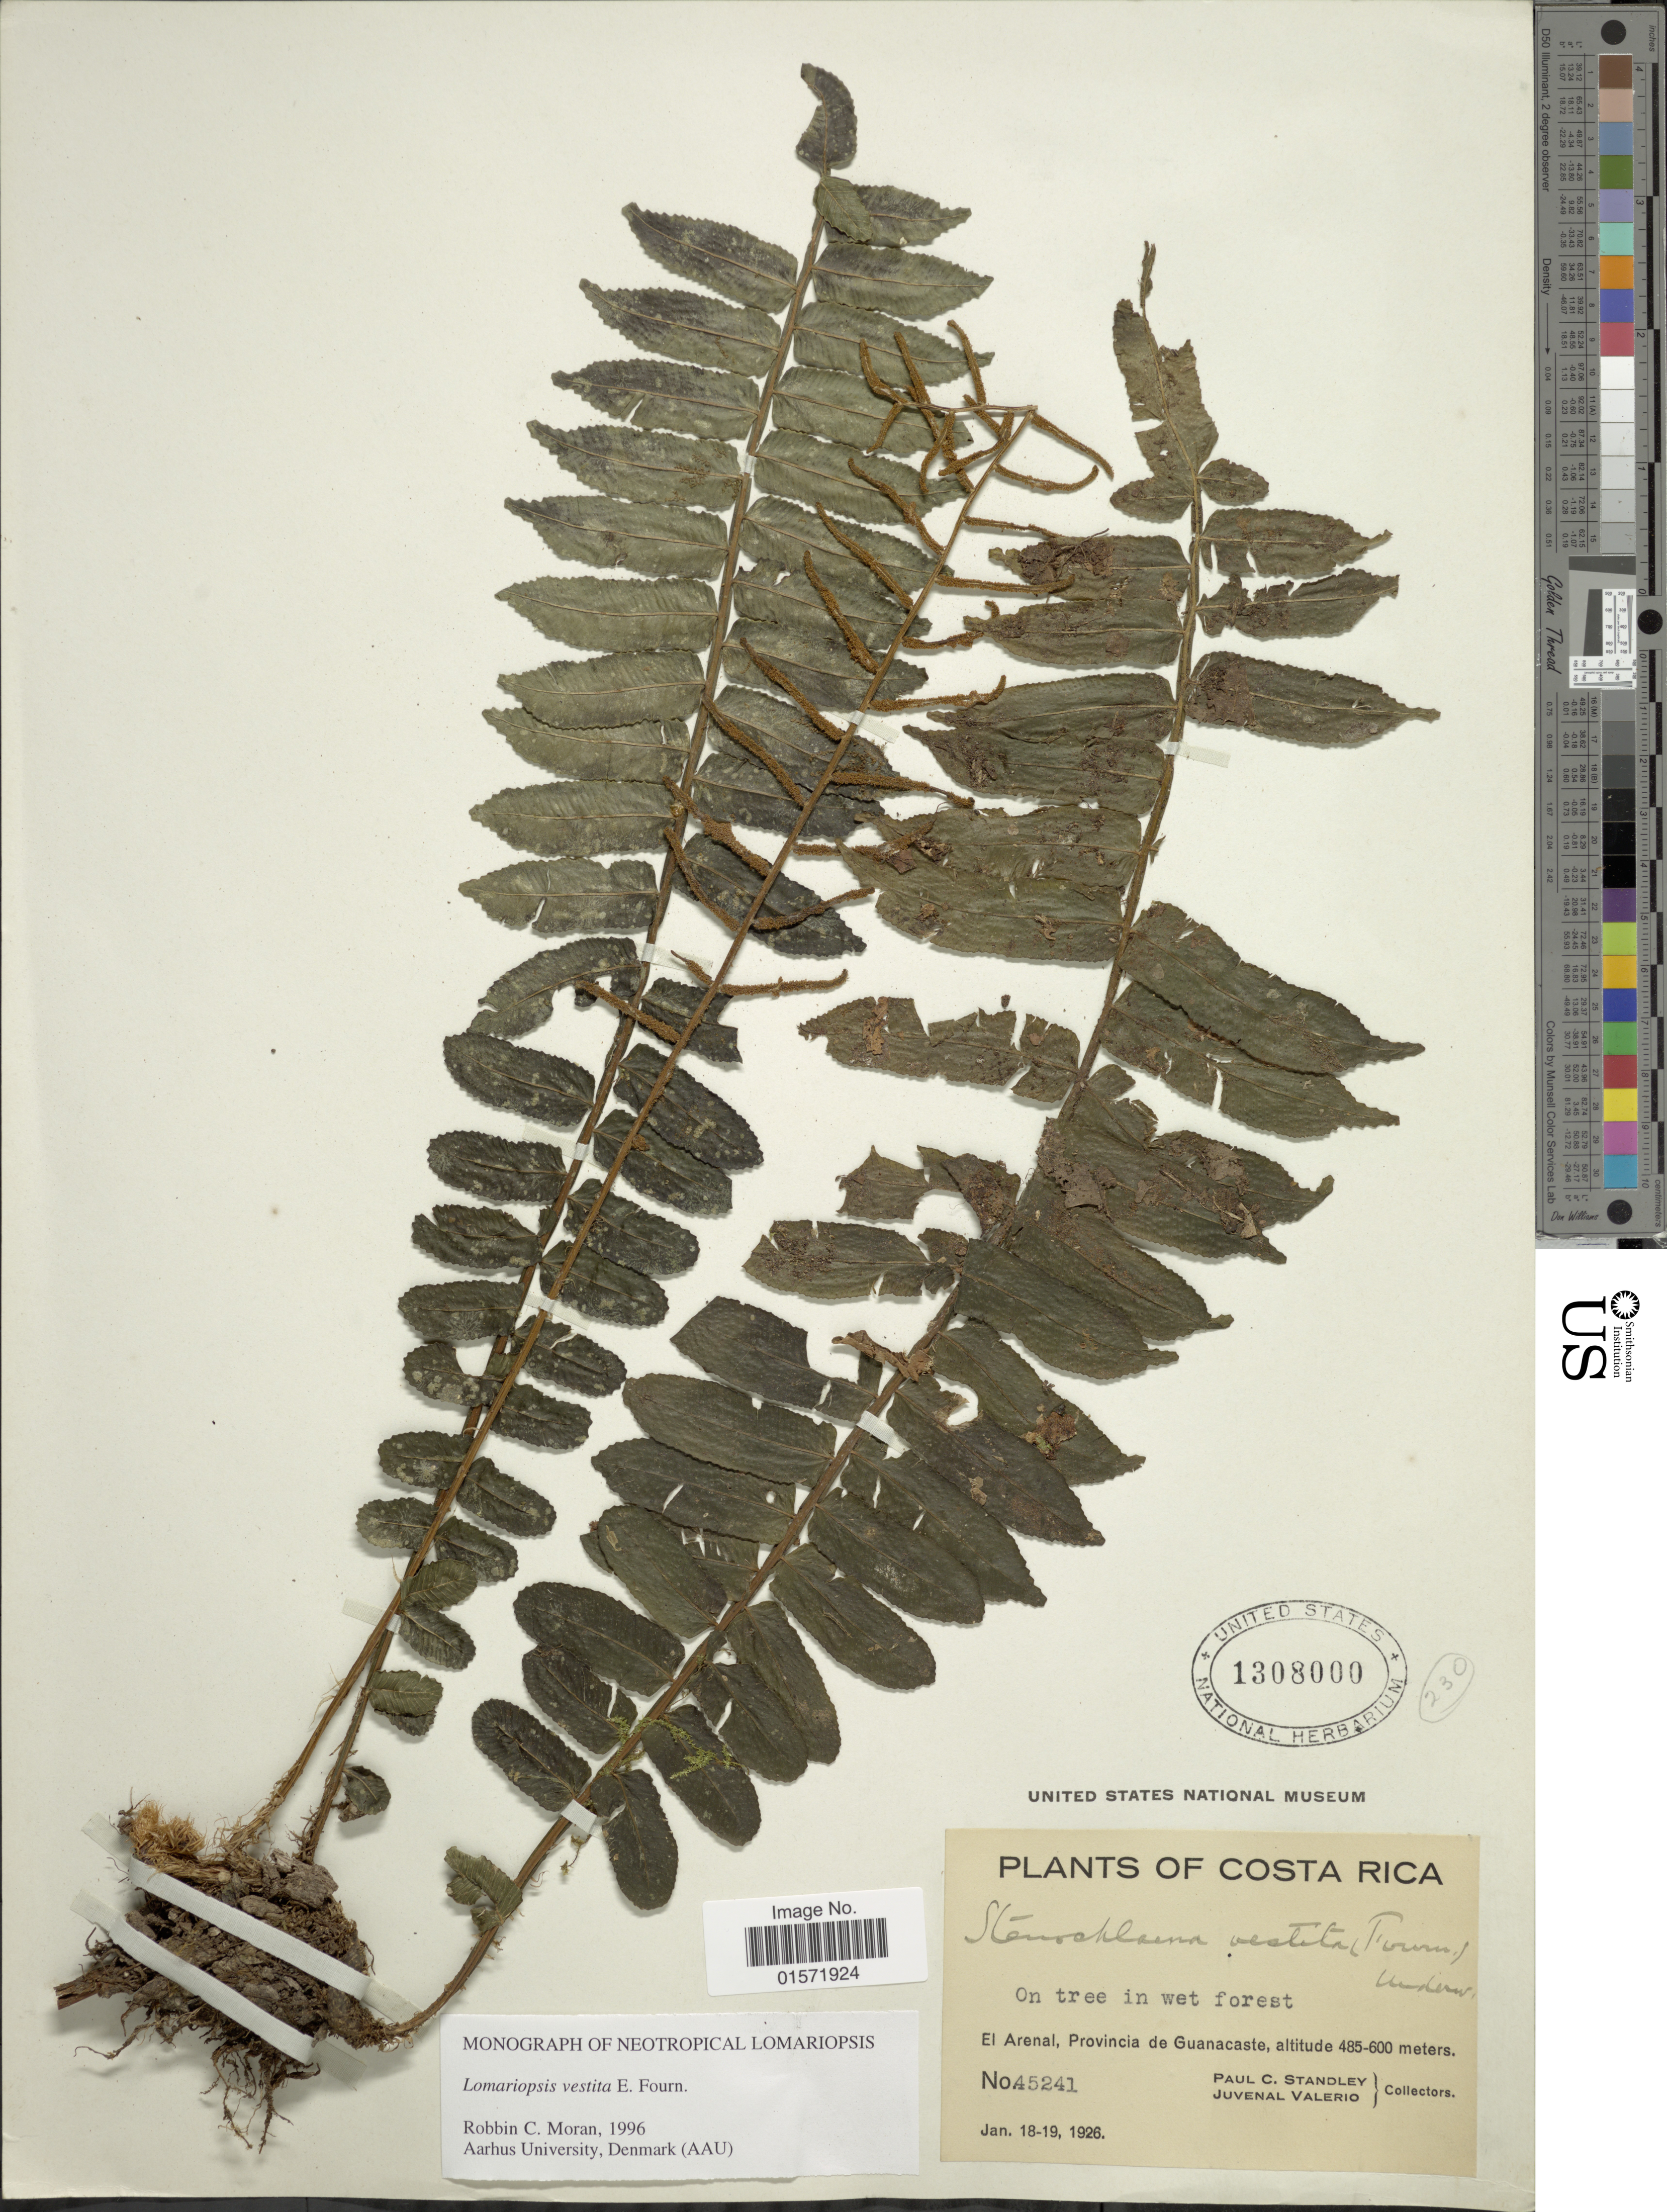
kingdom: Plantae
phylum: Tracheophyta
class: Polypodiopsida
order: Polypodiales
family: Lomariopsidaceae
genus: Lomariopsis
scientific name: Lomariopsis vestita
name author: E. Fourn.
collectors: P. C. Standley & J. Valerio R.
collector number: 45241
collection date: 1926-01-18/1926-01-19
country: Costa Rica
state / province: Guanacaste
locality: El Arenal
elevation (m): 485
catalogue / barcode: US 1308000